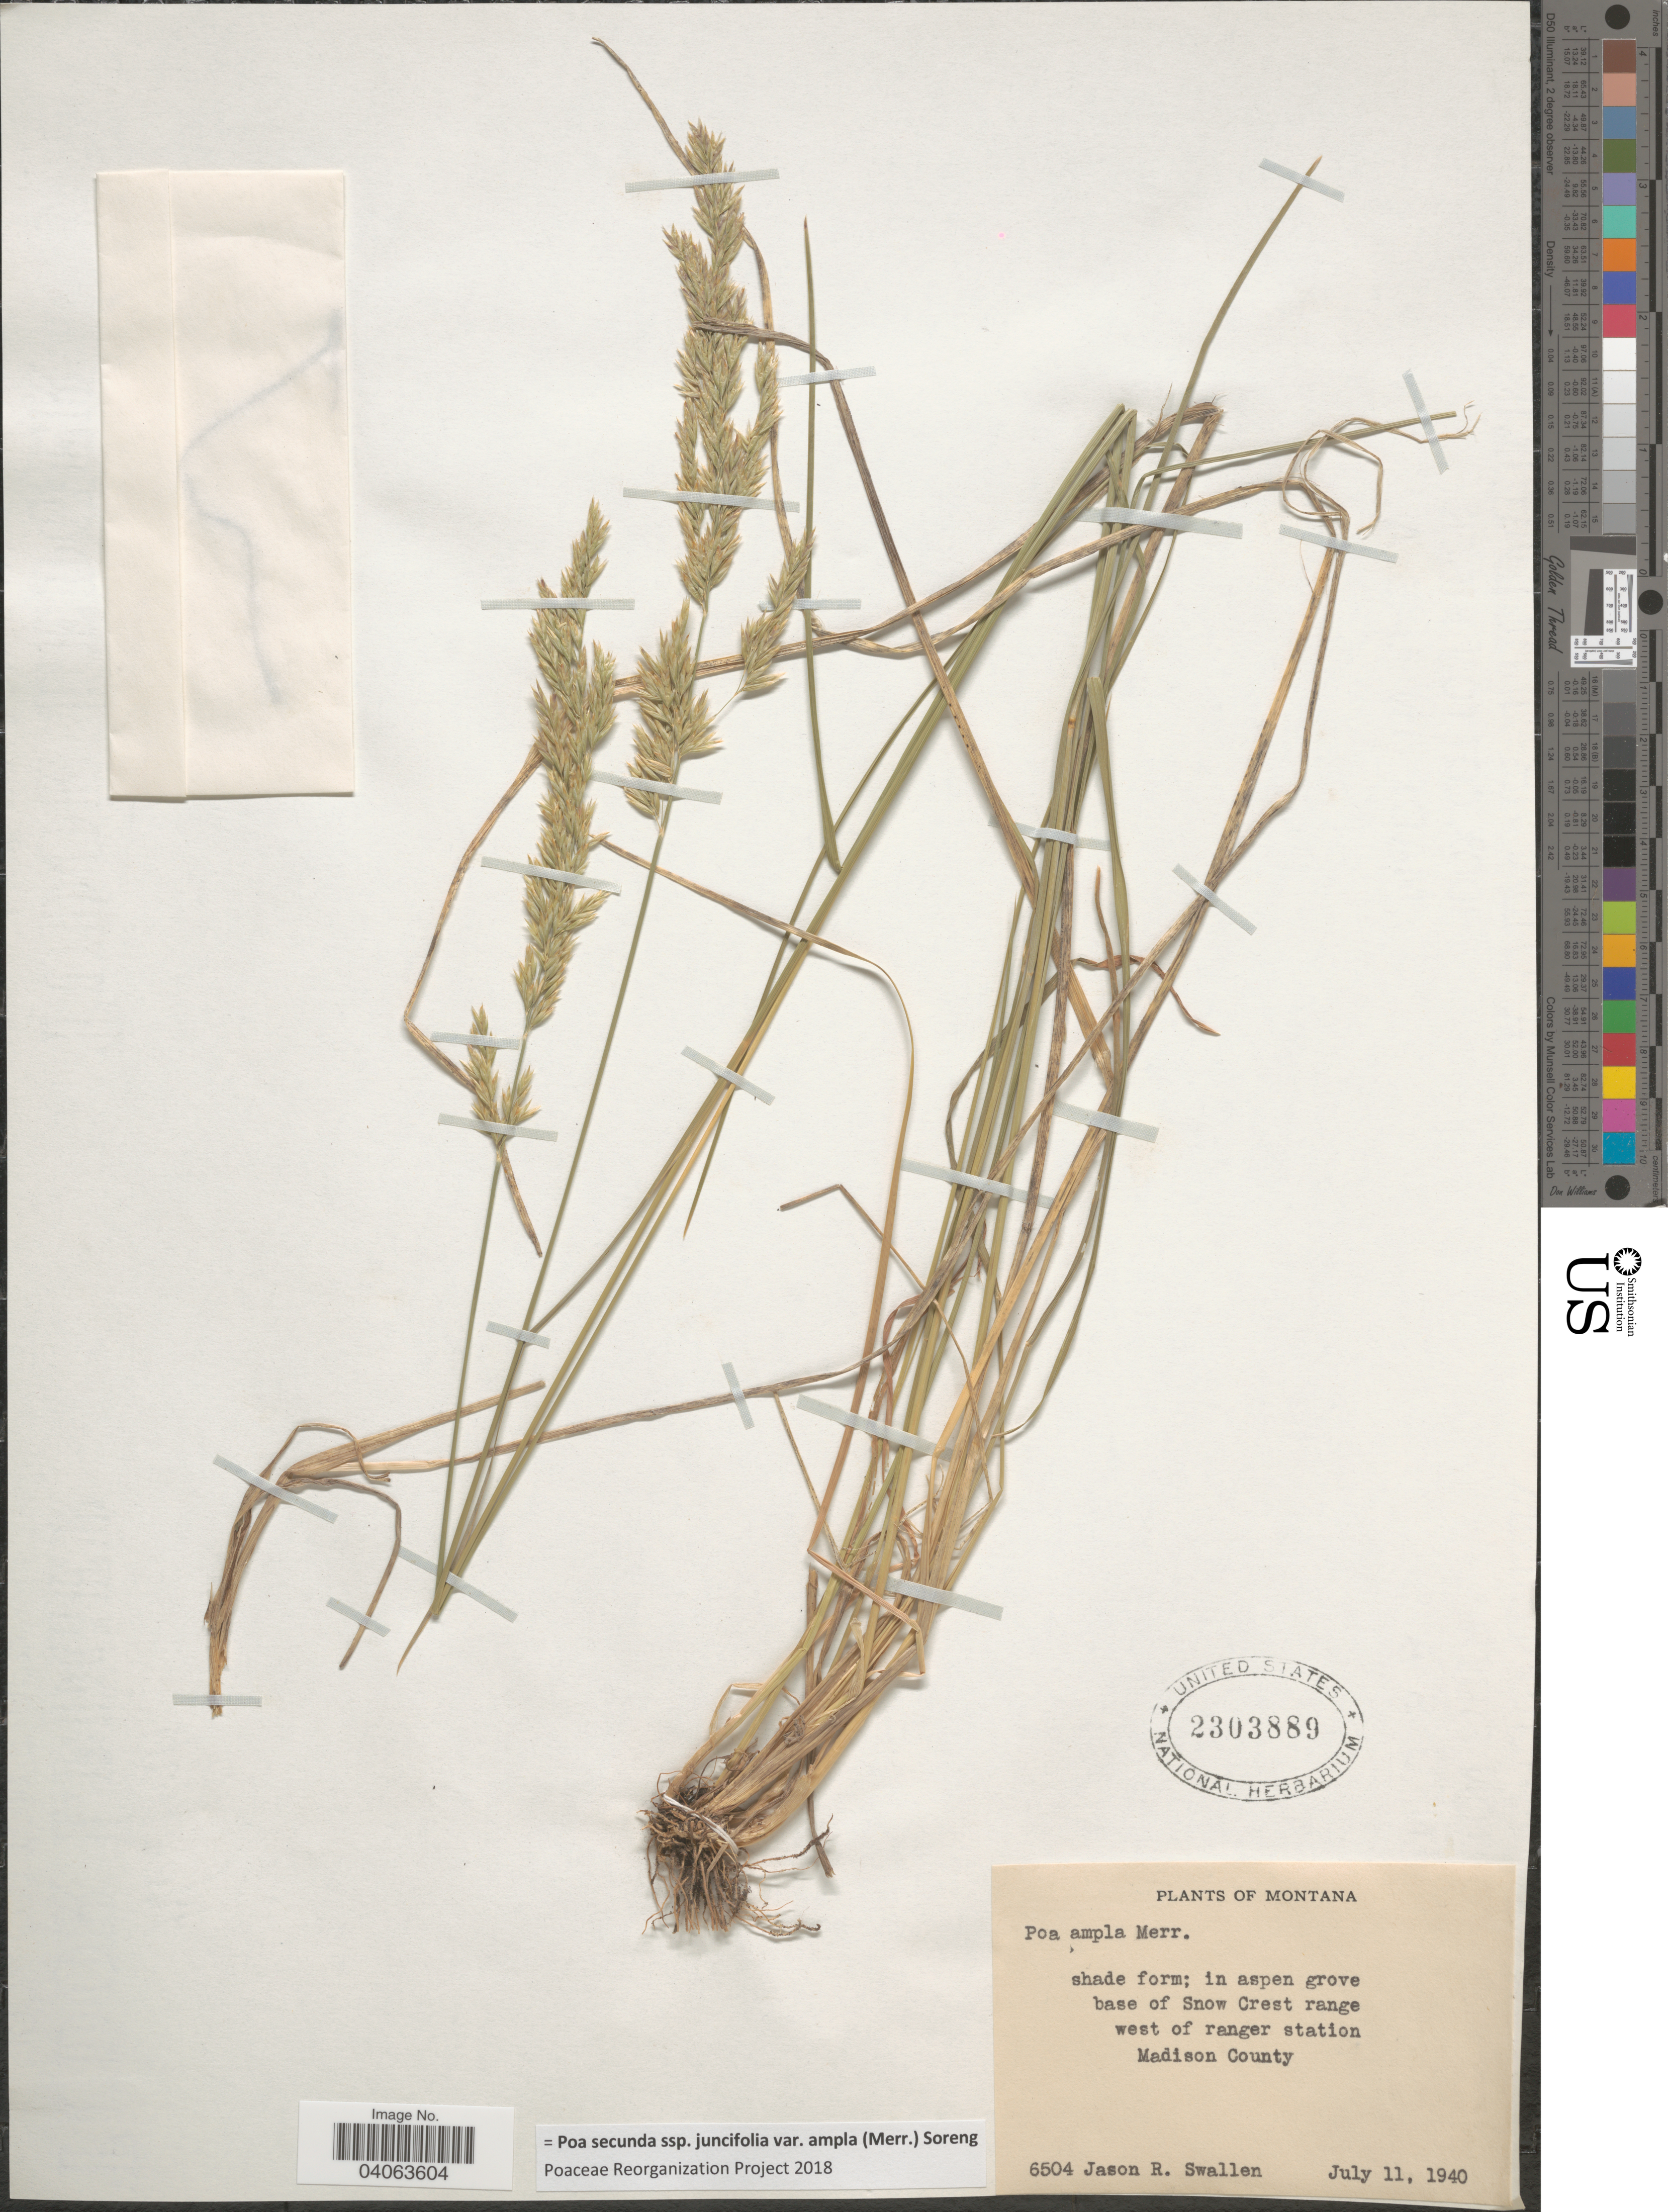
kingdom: Plantae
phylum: Tracheophyta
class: Liliopsida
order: Poales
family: Poaceae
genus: Poa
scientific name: Poa secunda subsp. juncifolia var. ampla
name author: (Merr.) Soreng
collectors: J. R. Swallen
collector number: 6504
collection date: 1940-07-11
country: United States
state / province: Montana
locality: In aspen grove base of Snow Crest range west of ranger station, Madison County.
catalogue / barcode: US 2303889